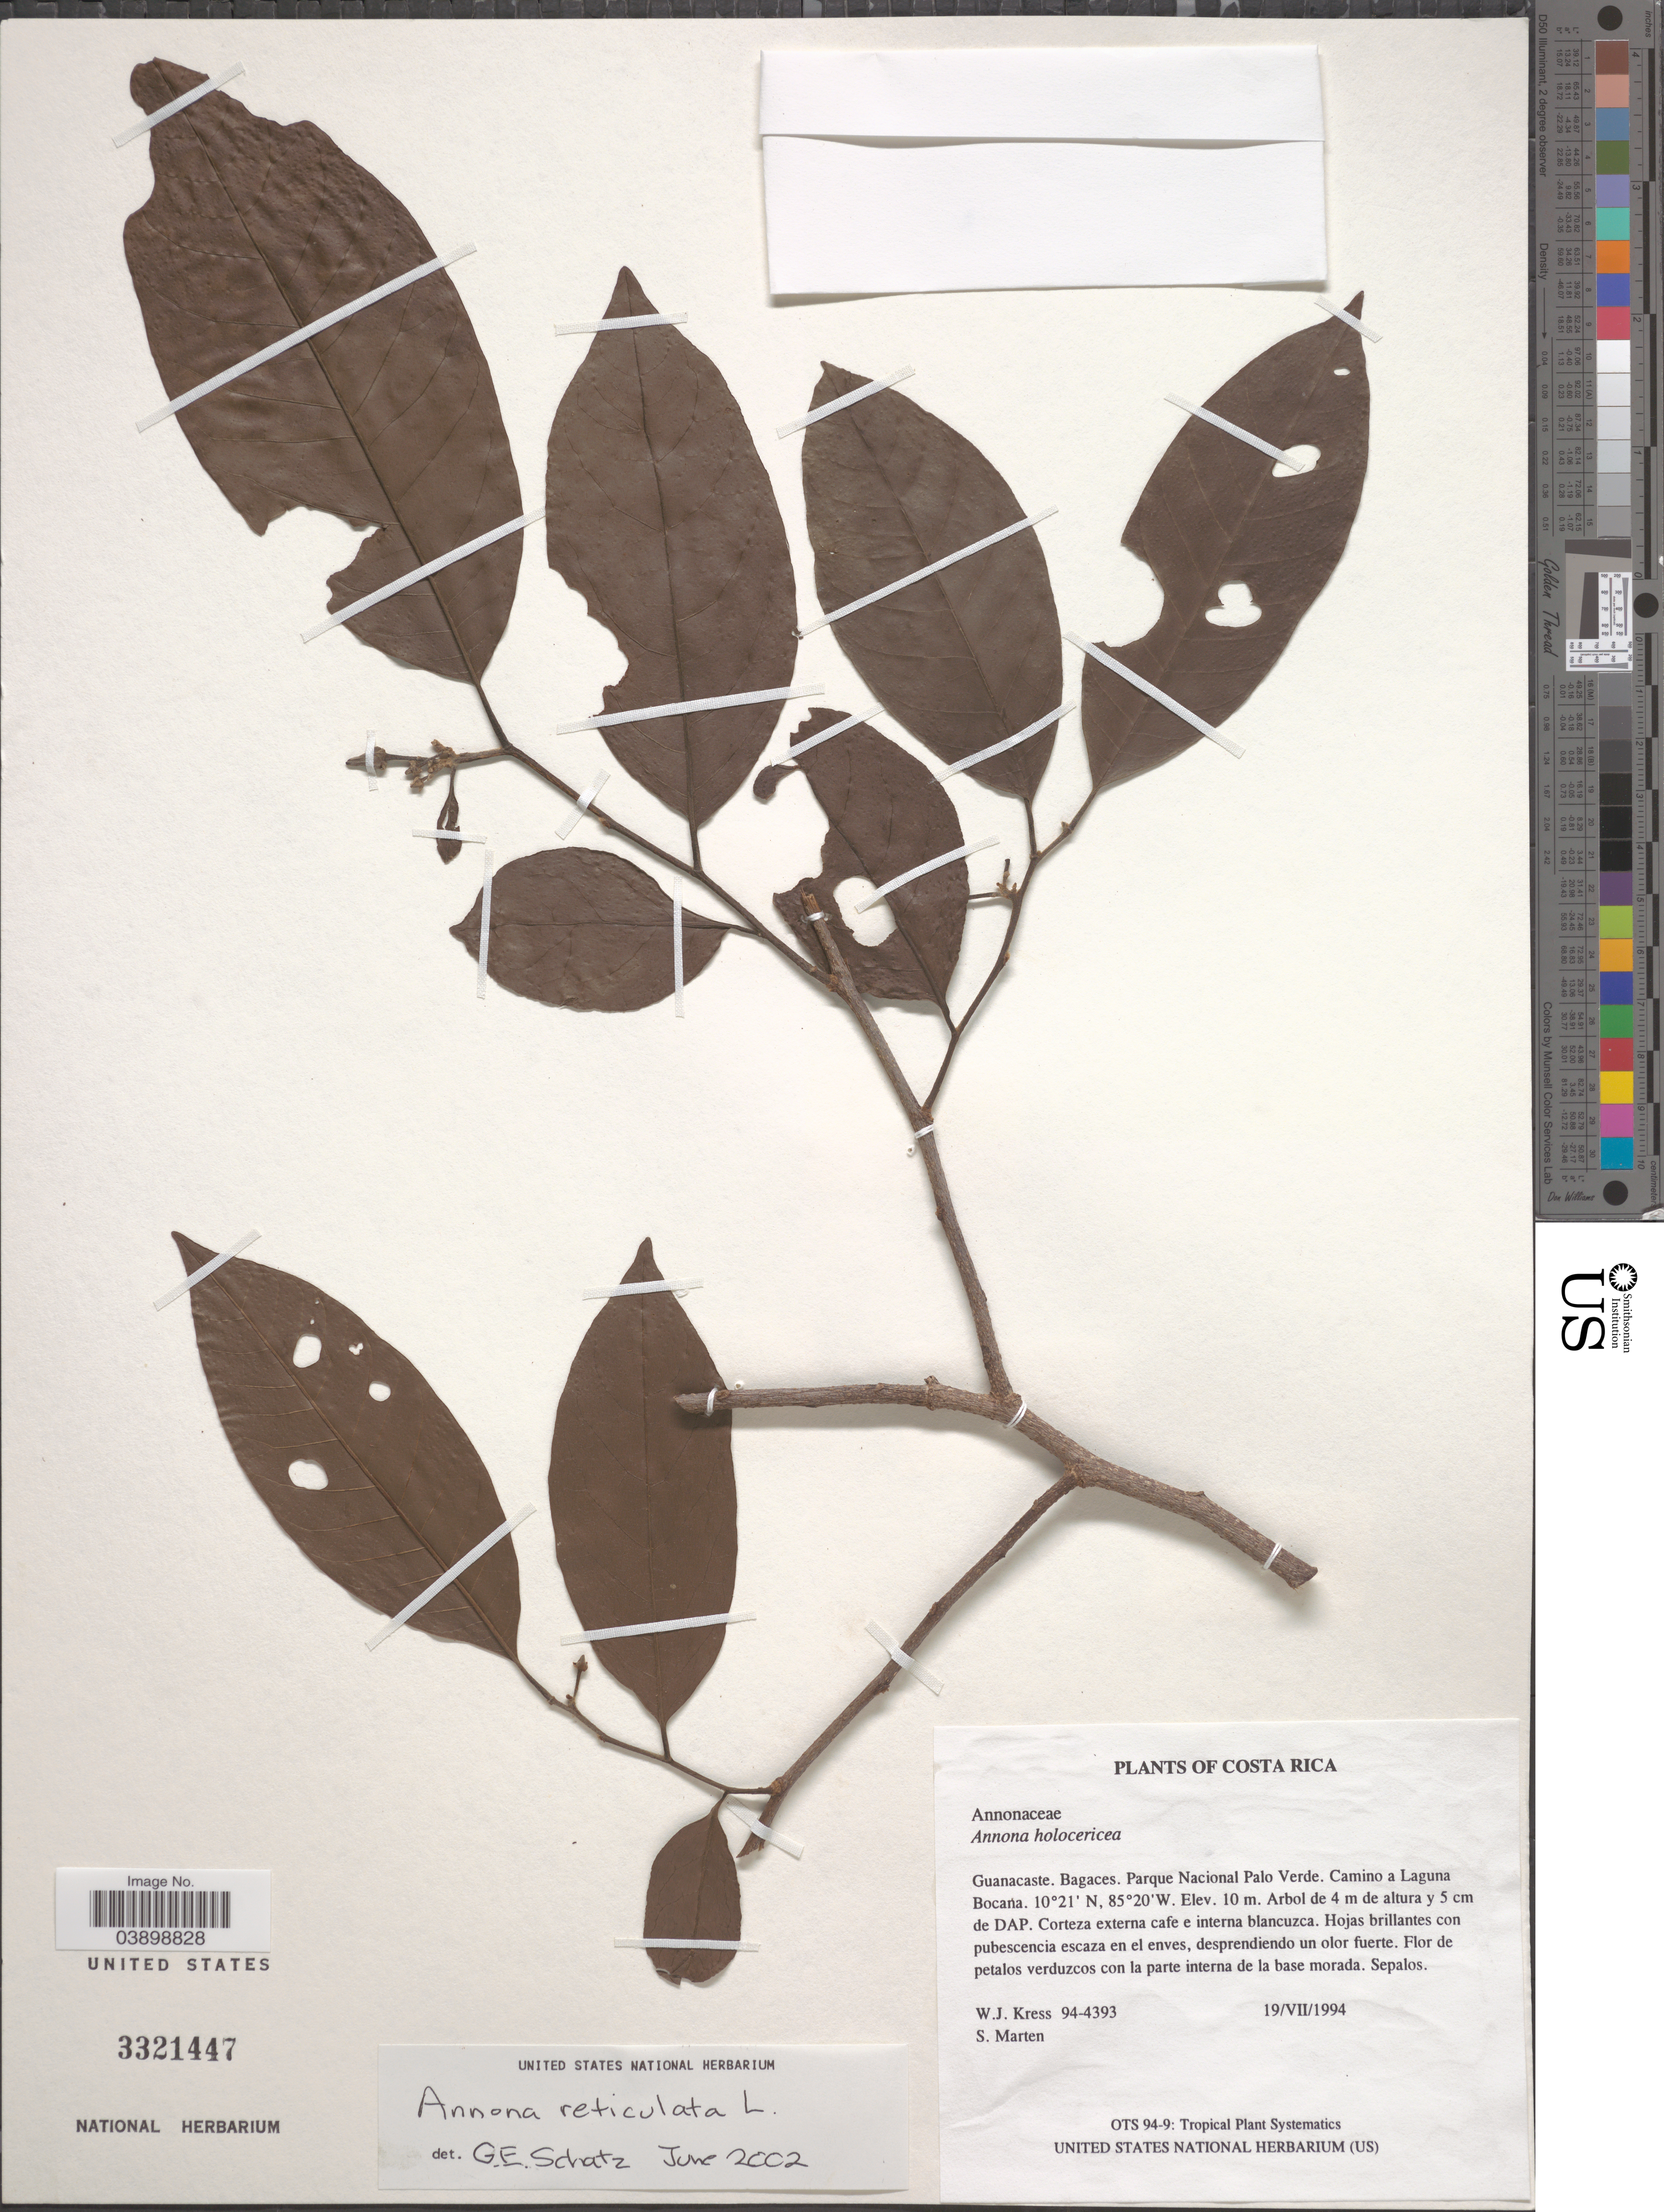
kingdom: Plantae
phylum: Tracheophyta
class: Magnoliopsida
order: Magnoliales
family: Annonaceae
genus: Annona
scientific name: Annona reticulata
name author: L.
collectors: W. J. Kress & S. Marten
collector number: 94-4393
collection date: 1994-07-19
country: Costa Rica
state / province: Guanacaste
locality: Bagaces. Parque Nacional Palo Verde. Camino a Laguna Bocana.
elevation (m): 10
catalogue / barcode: US 3321447